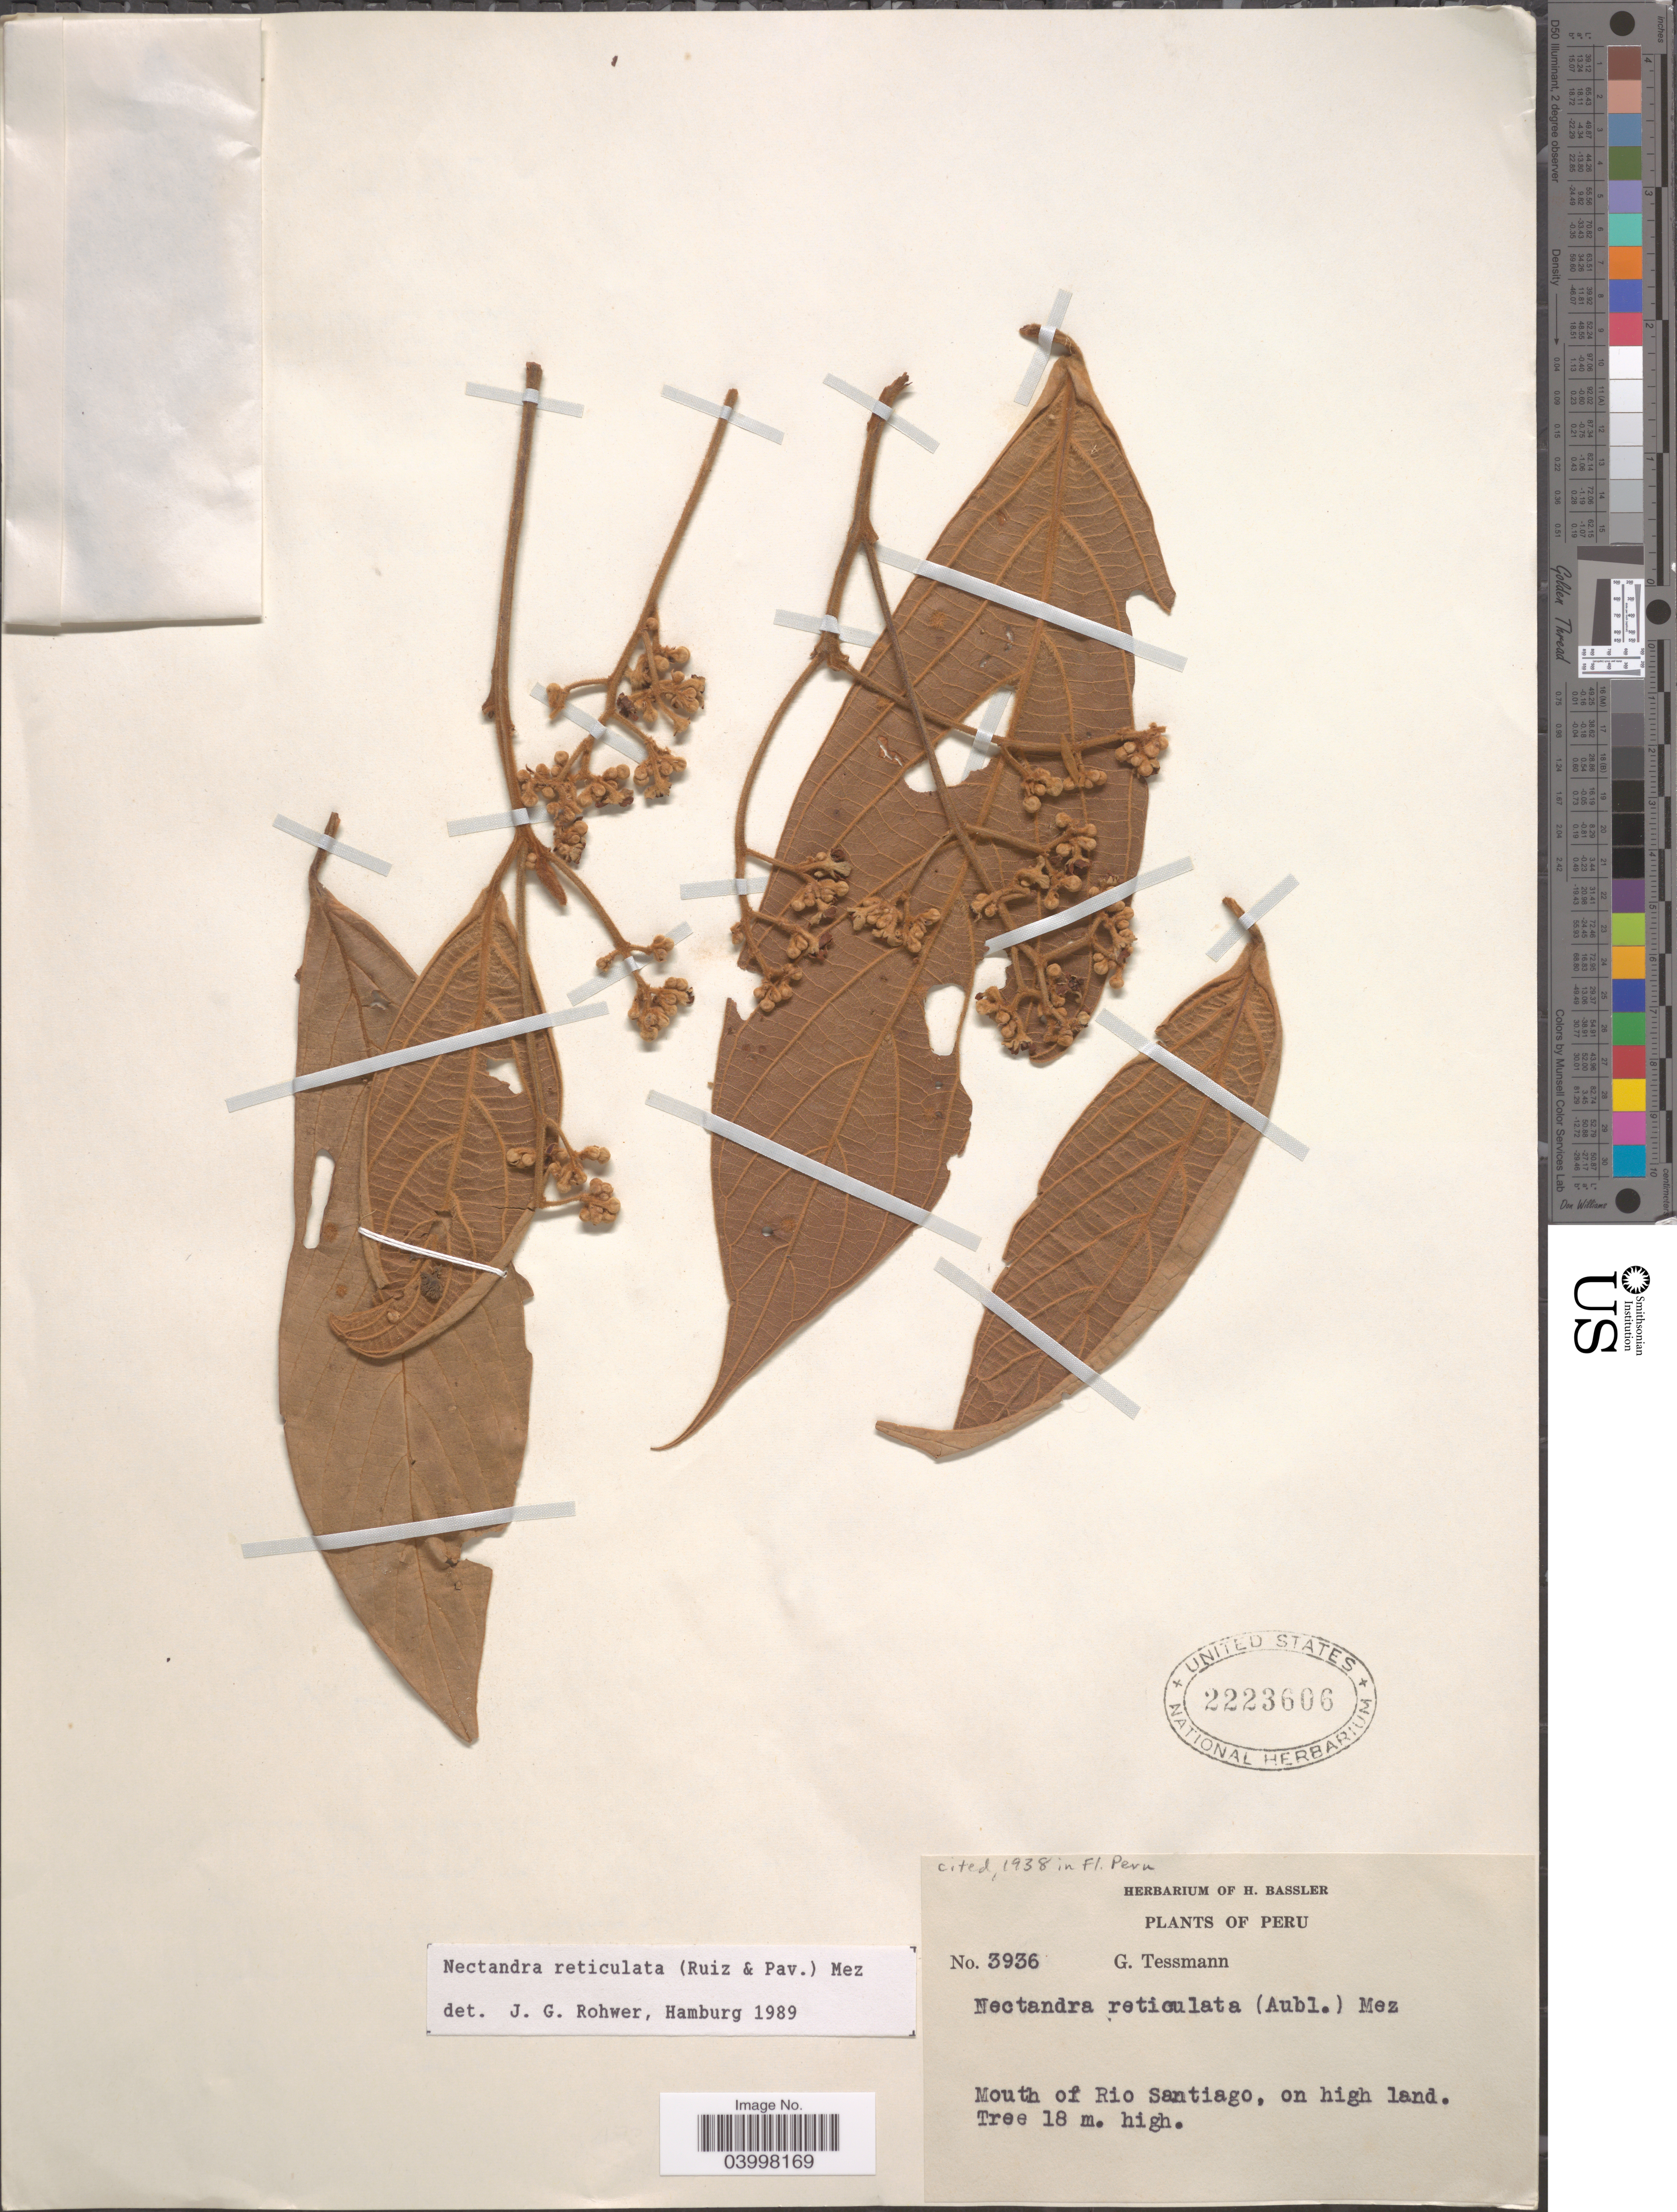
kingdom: Plantae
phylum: Tracheophyta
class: Magnoliopsida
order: Laurales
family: Lauraceae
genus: Nectandra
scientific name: Nectandra reticulata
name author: (Ruiz & Pav.) Mez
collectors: G. Tessmann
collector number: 3936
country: Peru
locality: Mouth of Rio Santiago, on high land.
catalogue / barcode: US 2223606